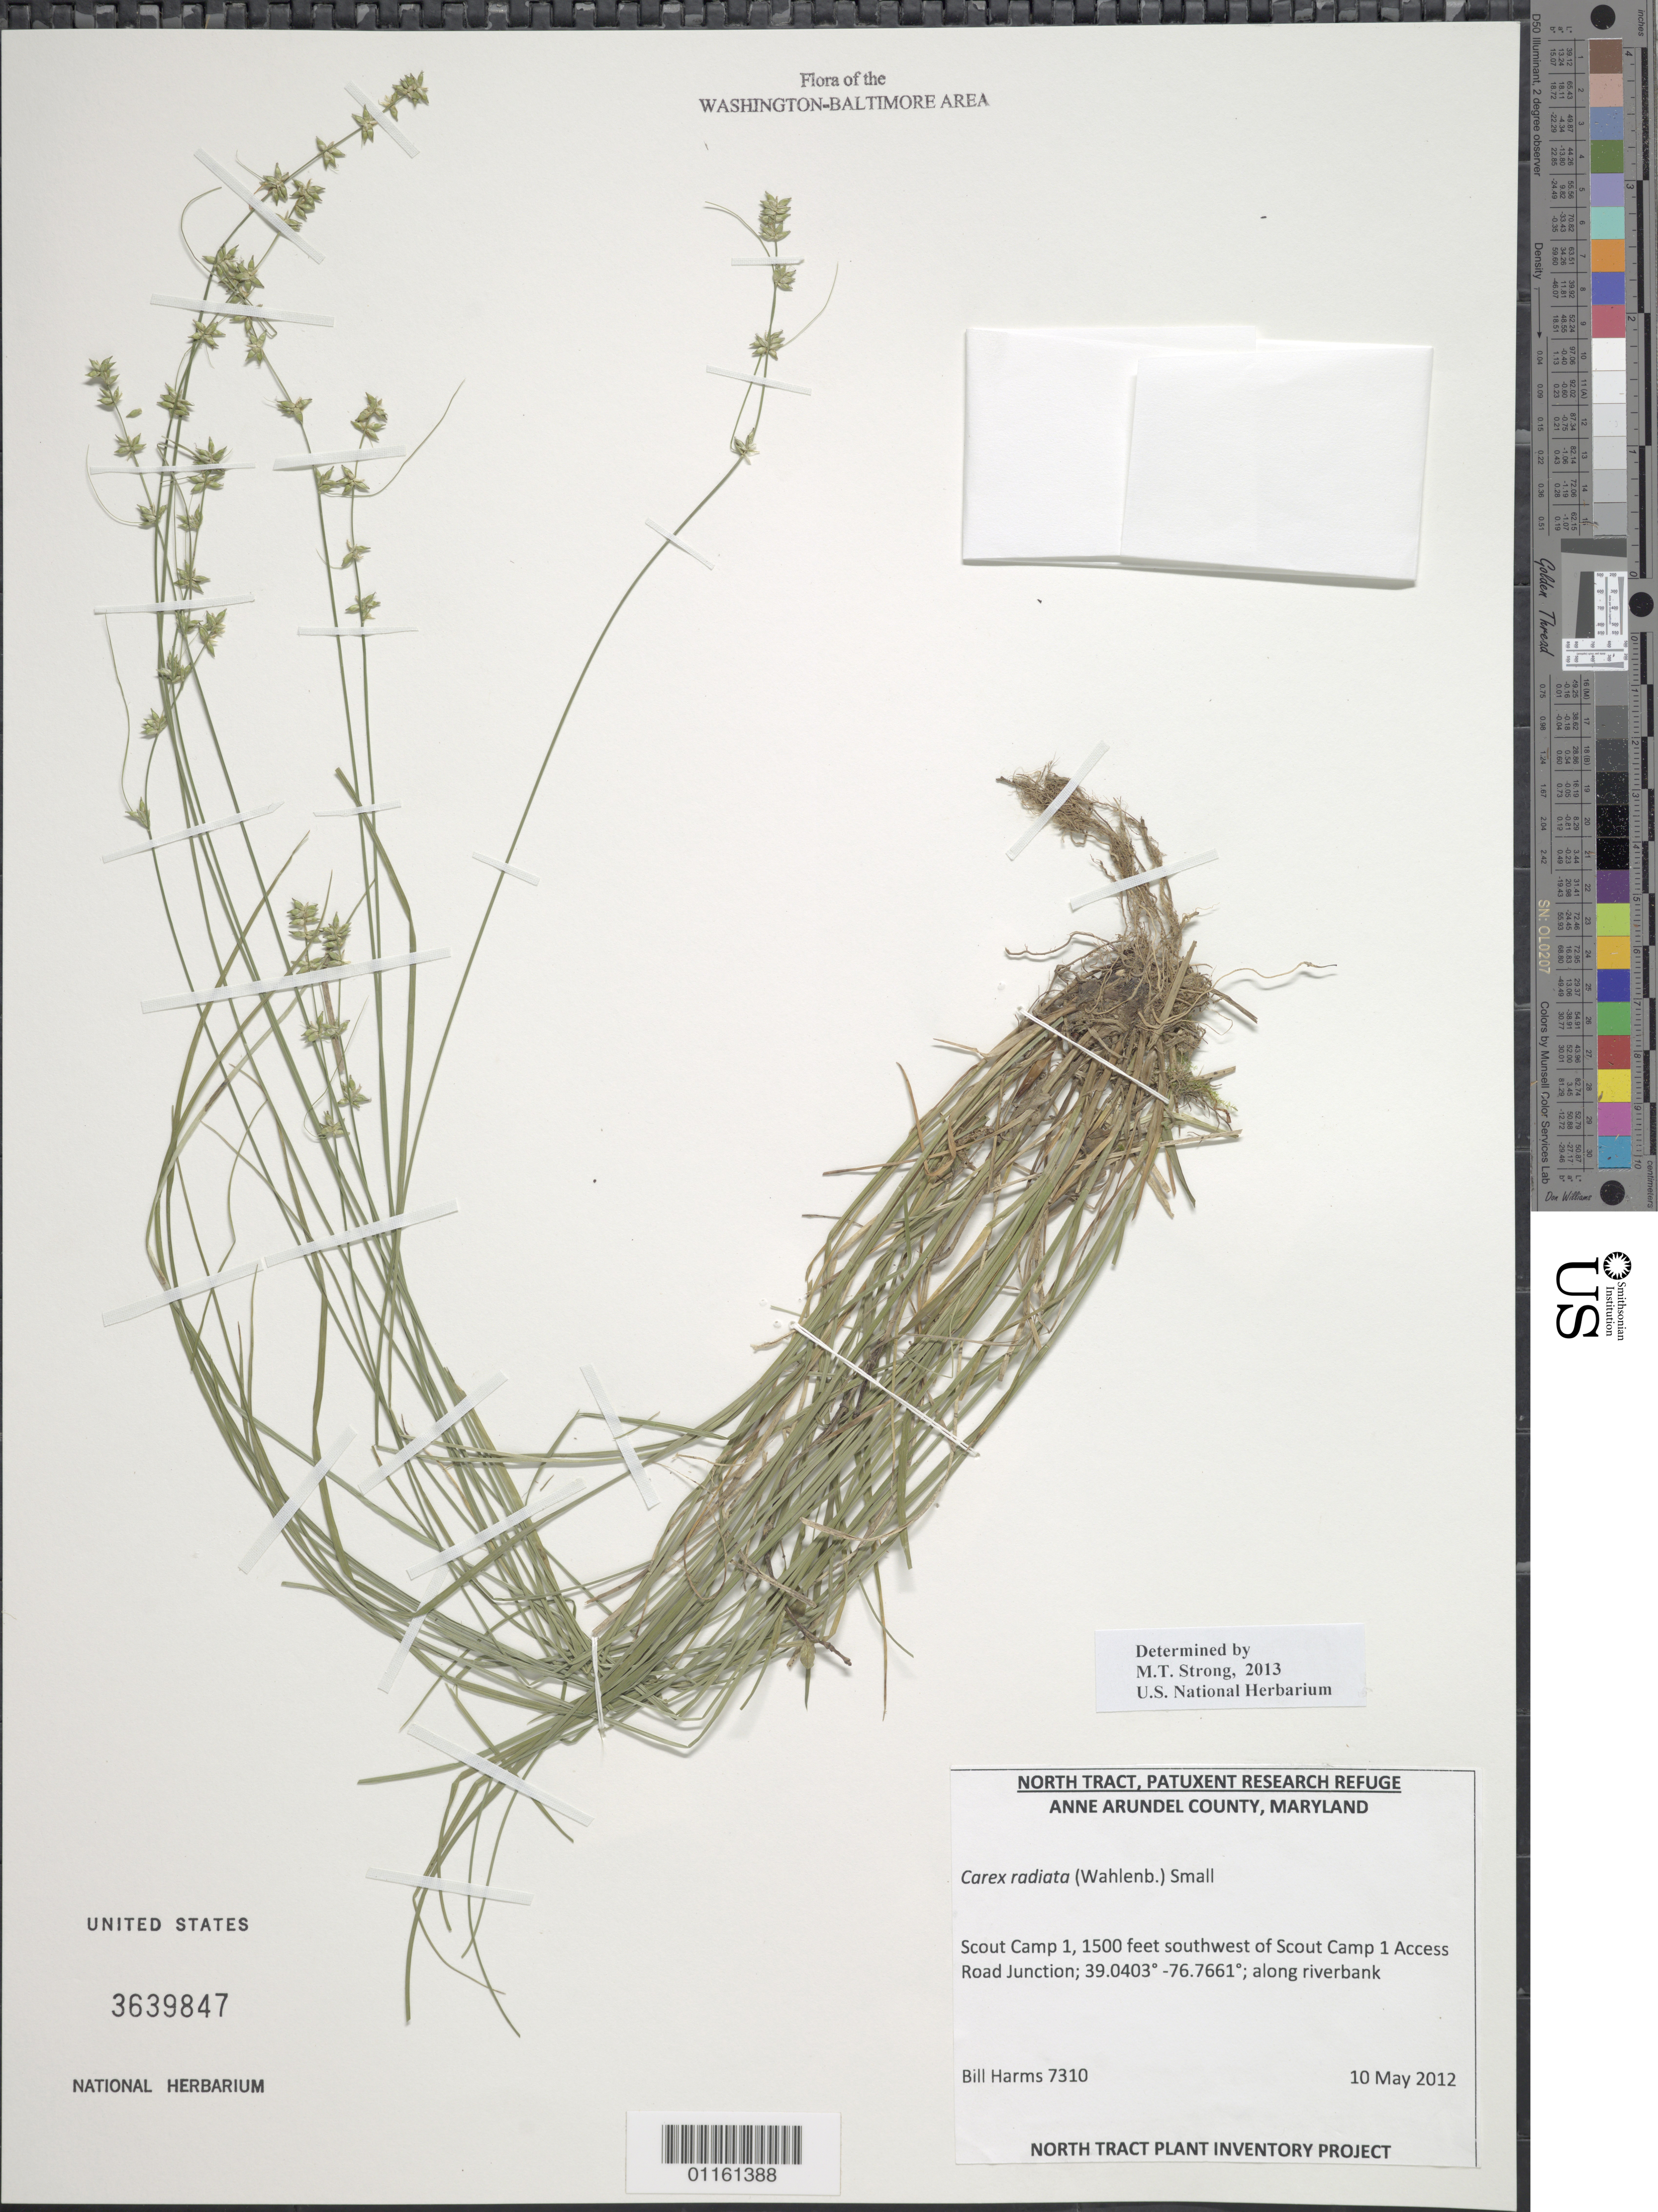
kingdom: Plantae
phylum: Tracheophyta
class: Liliopsida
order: Poales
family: Cyperaceae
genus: Carex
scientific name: Carex radiata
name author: (Wahlenb.) Small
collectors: B. Harms & J. Worth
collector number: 7310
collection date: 2012-05-10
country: United States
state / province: Maryland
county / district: Anne Arundel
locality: Scout Camp1,1500 feet southwest of Scout Camp1 Access Road Junction.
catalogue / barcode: US 3639847